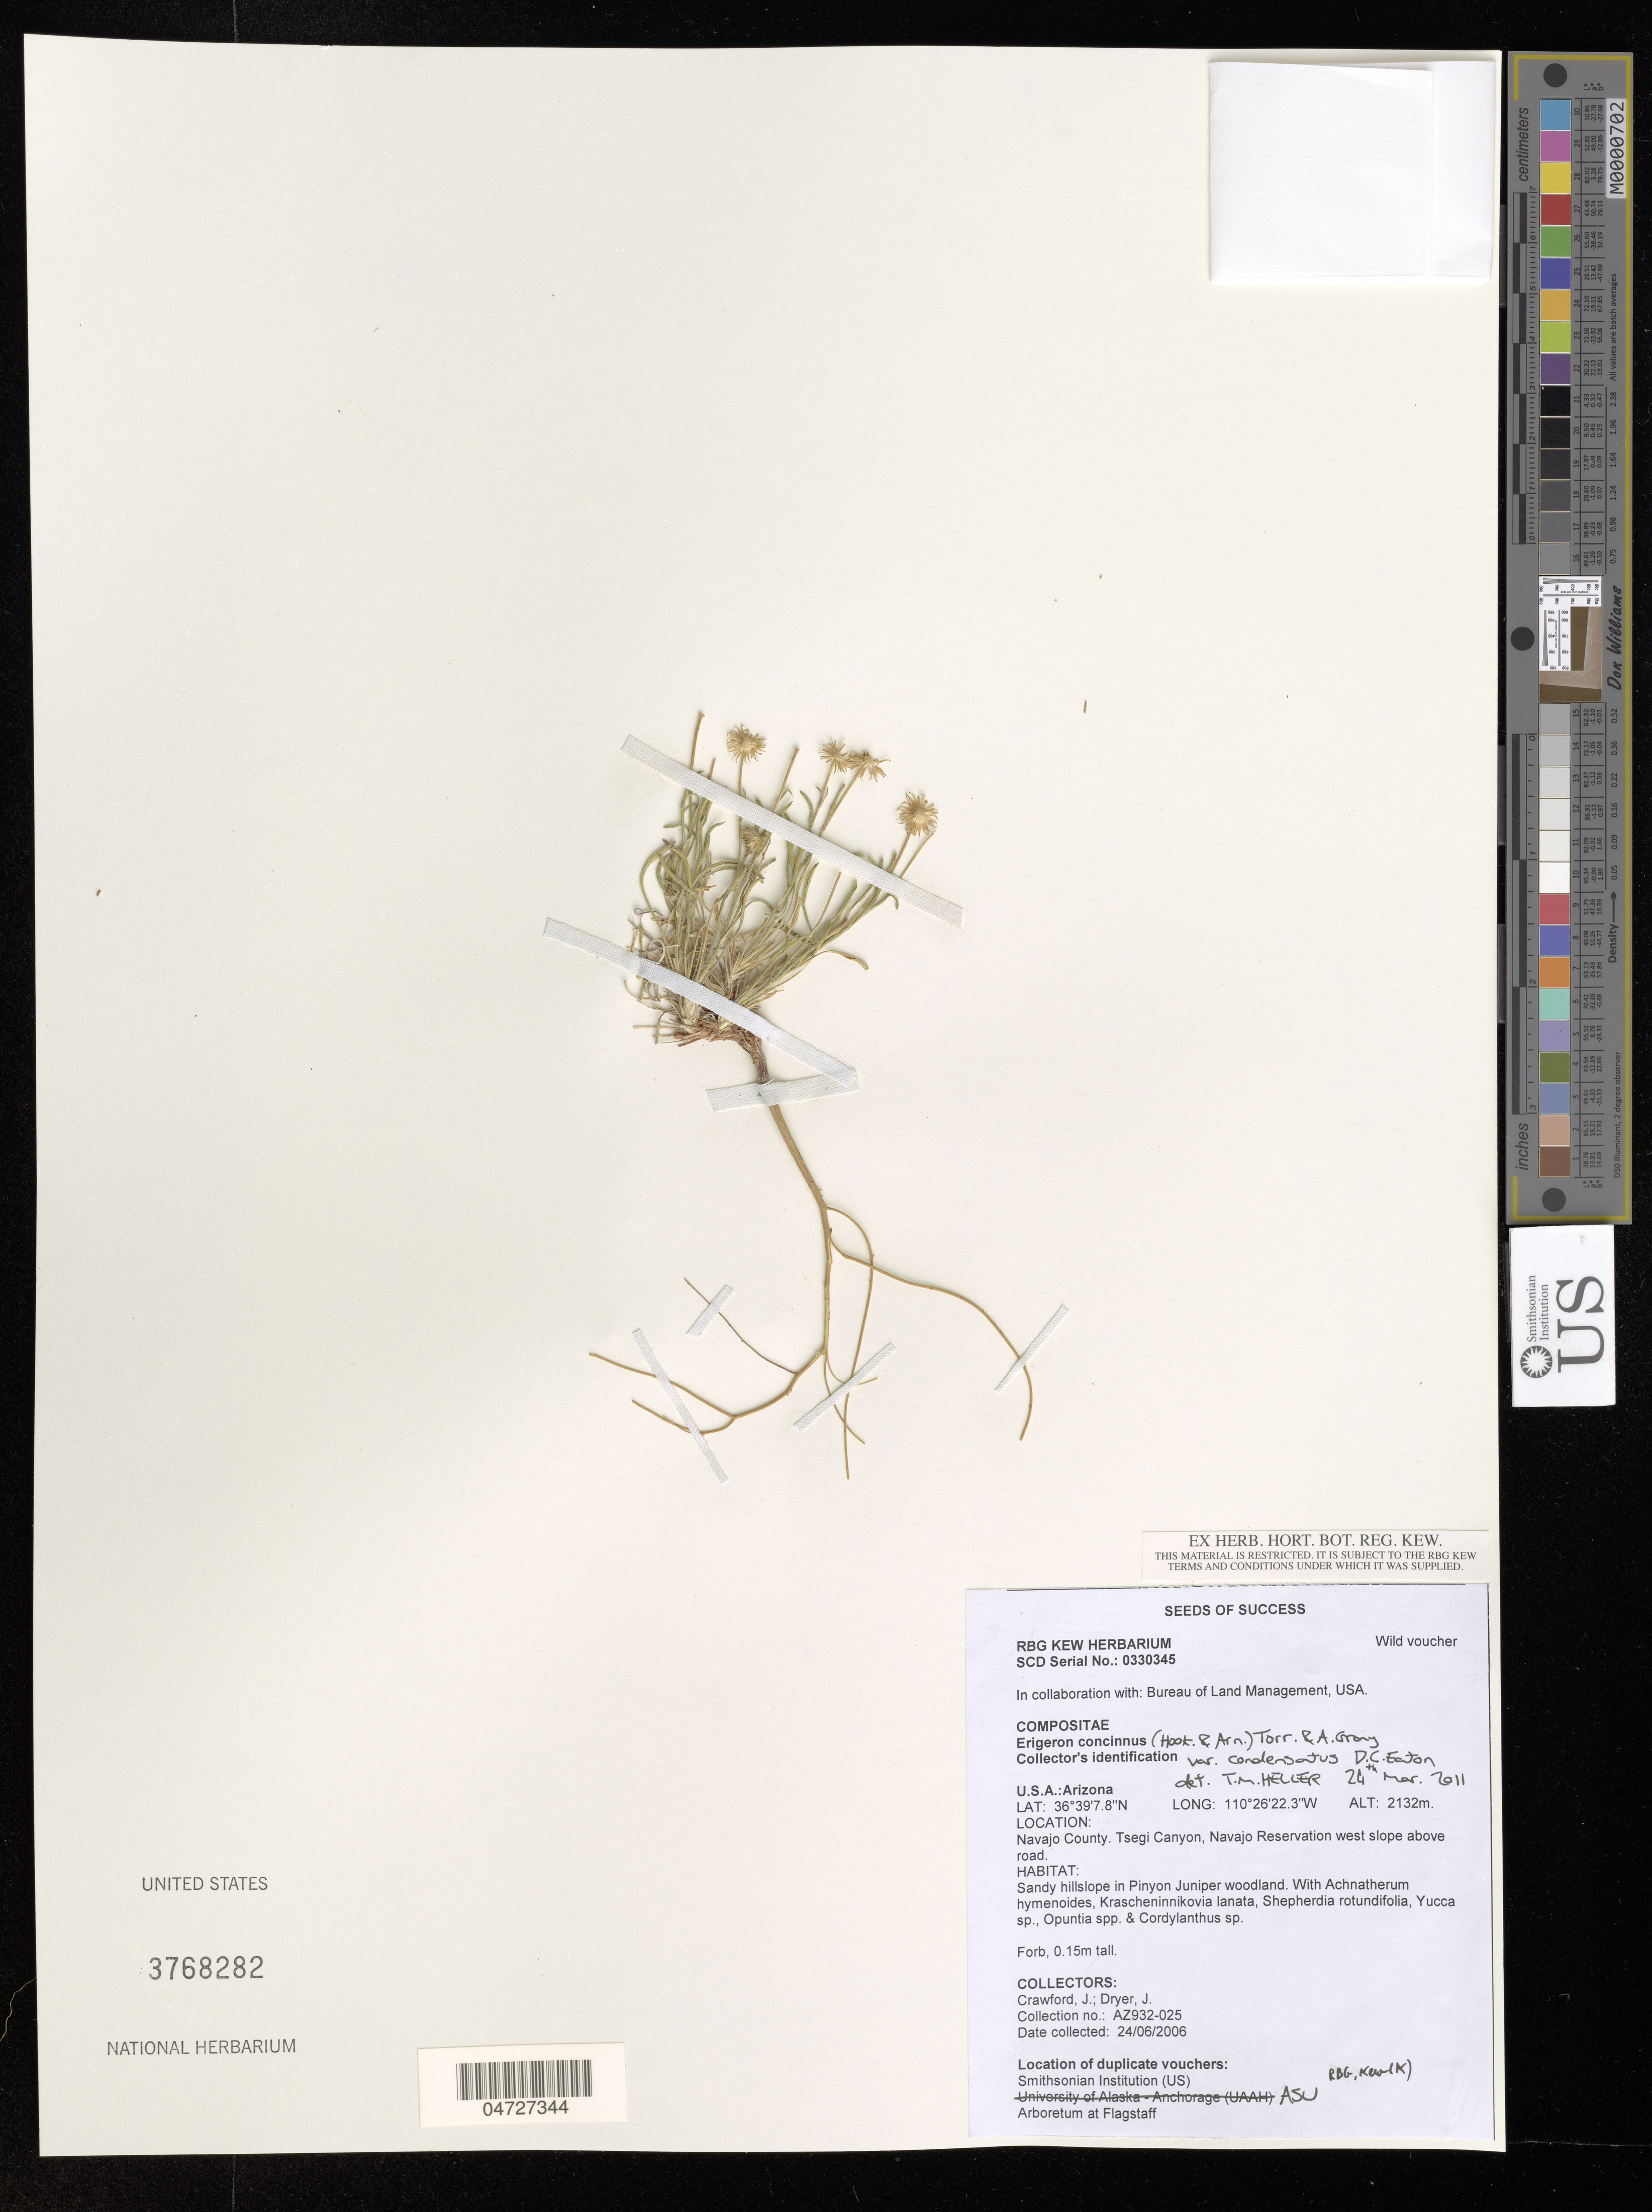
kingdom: Plantae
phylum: Tracheophyta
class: Magnoliopsida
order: Asterales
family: Asteraceae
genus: Erigeron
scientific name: Erigeron concinnus var. condensatus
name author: D.C. Eaton in C. King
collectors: J. Crawford & J. Dryer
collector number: AZ932-025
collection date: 2006-06-24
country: United States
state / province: Arizona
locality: Navajo County. Tsegi Canyon, Navajo Reservation west slope above road.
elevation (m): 2132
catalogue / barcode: US 3768282